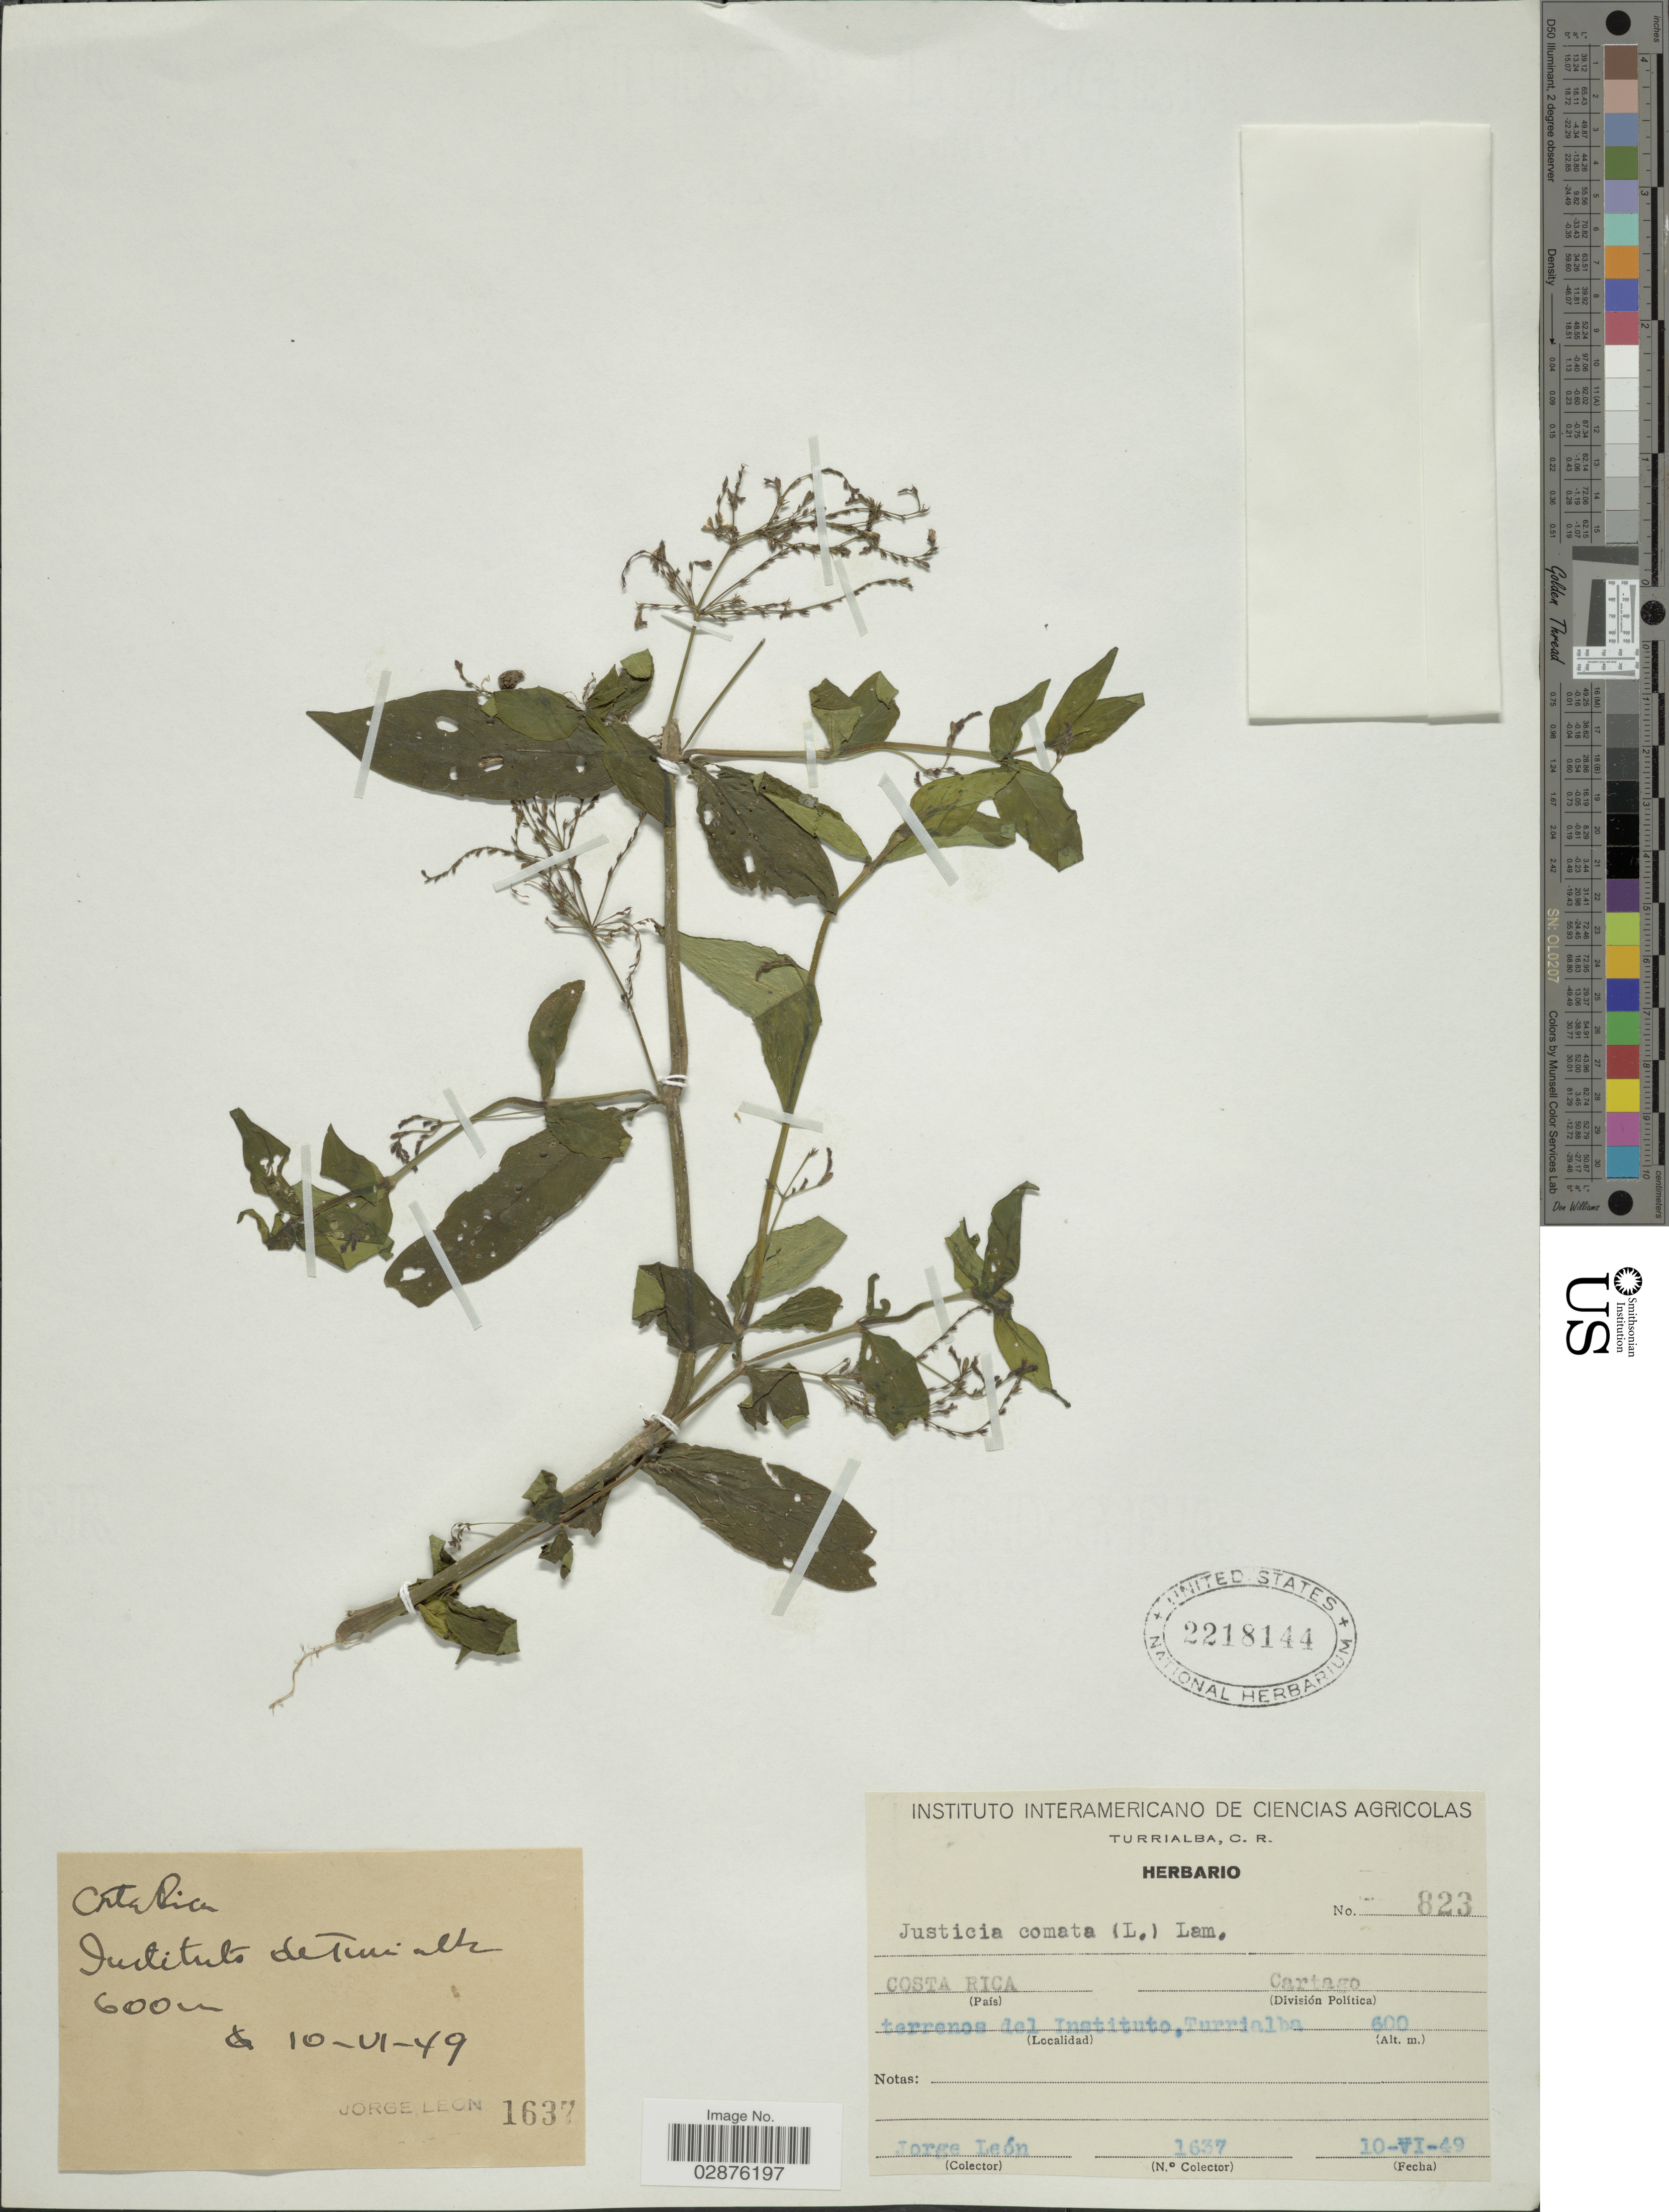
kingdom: Plantae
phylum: Tracheophyta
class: Magnoliopsida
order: Lamiales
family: Acanthaceae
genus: Justicia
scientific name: Justicia comata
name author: (L.) Lam.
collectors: J. León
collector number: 1637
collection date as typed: Transcribed d/m/y: 10/6/49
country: Costa Rica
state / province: Cartago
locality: Terrenos del Instituto, Turrialba.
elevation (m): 600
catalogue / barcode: US 2218144